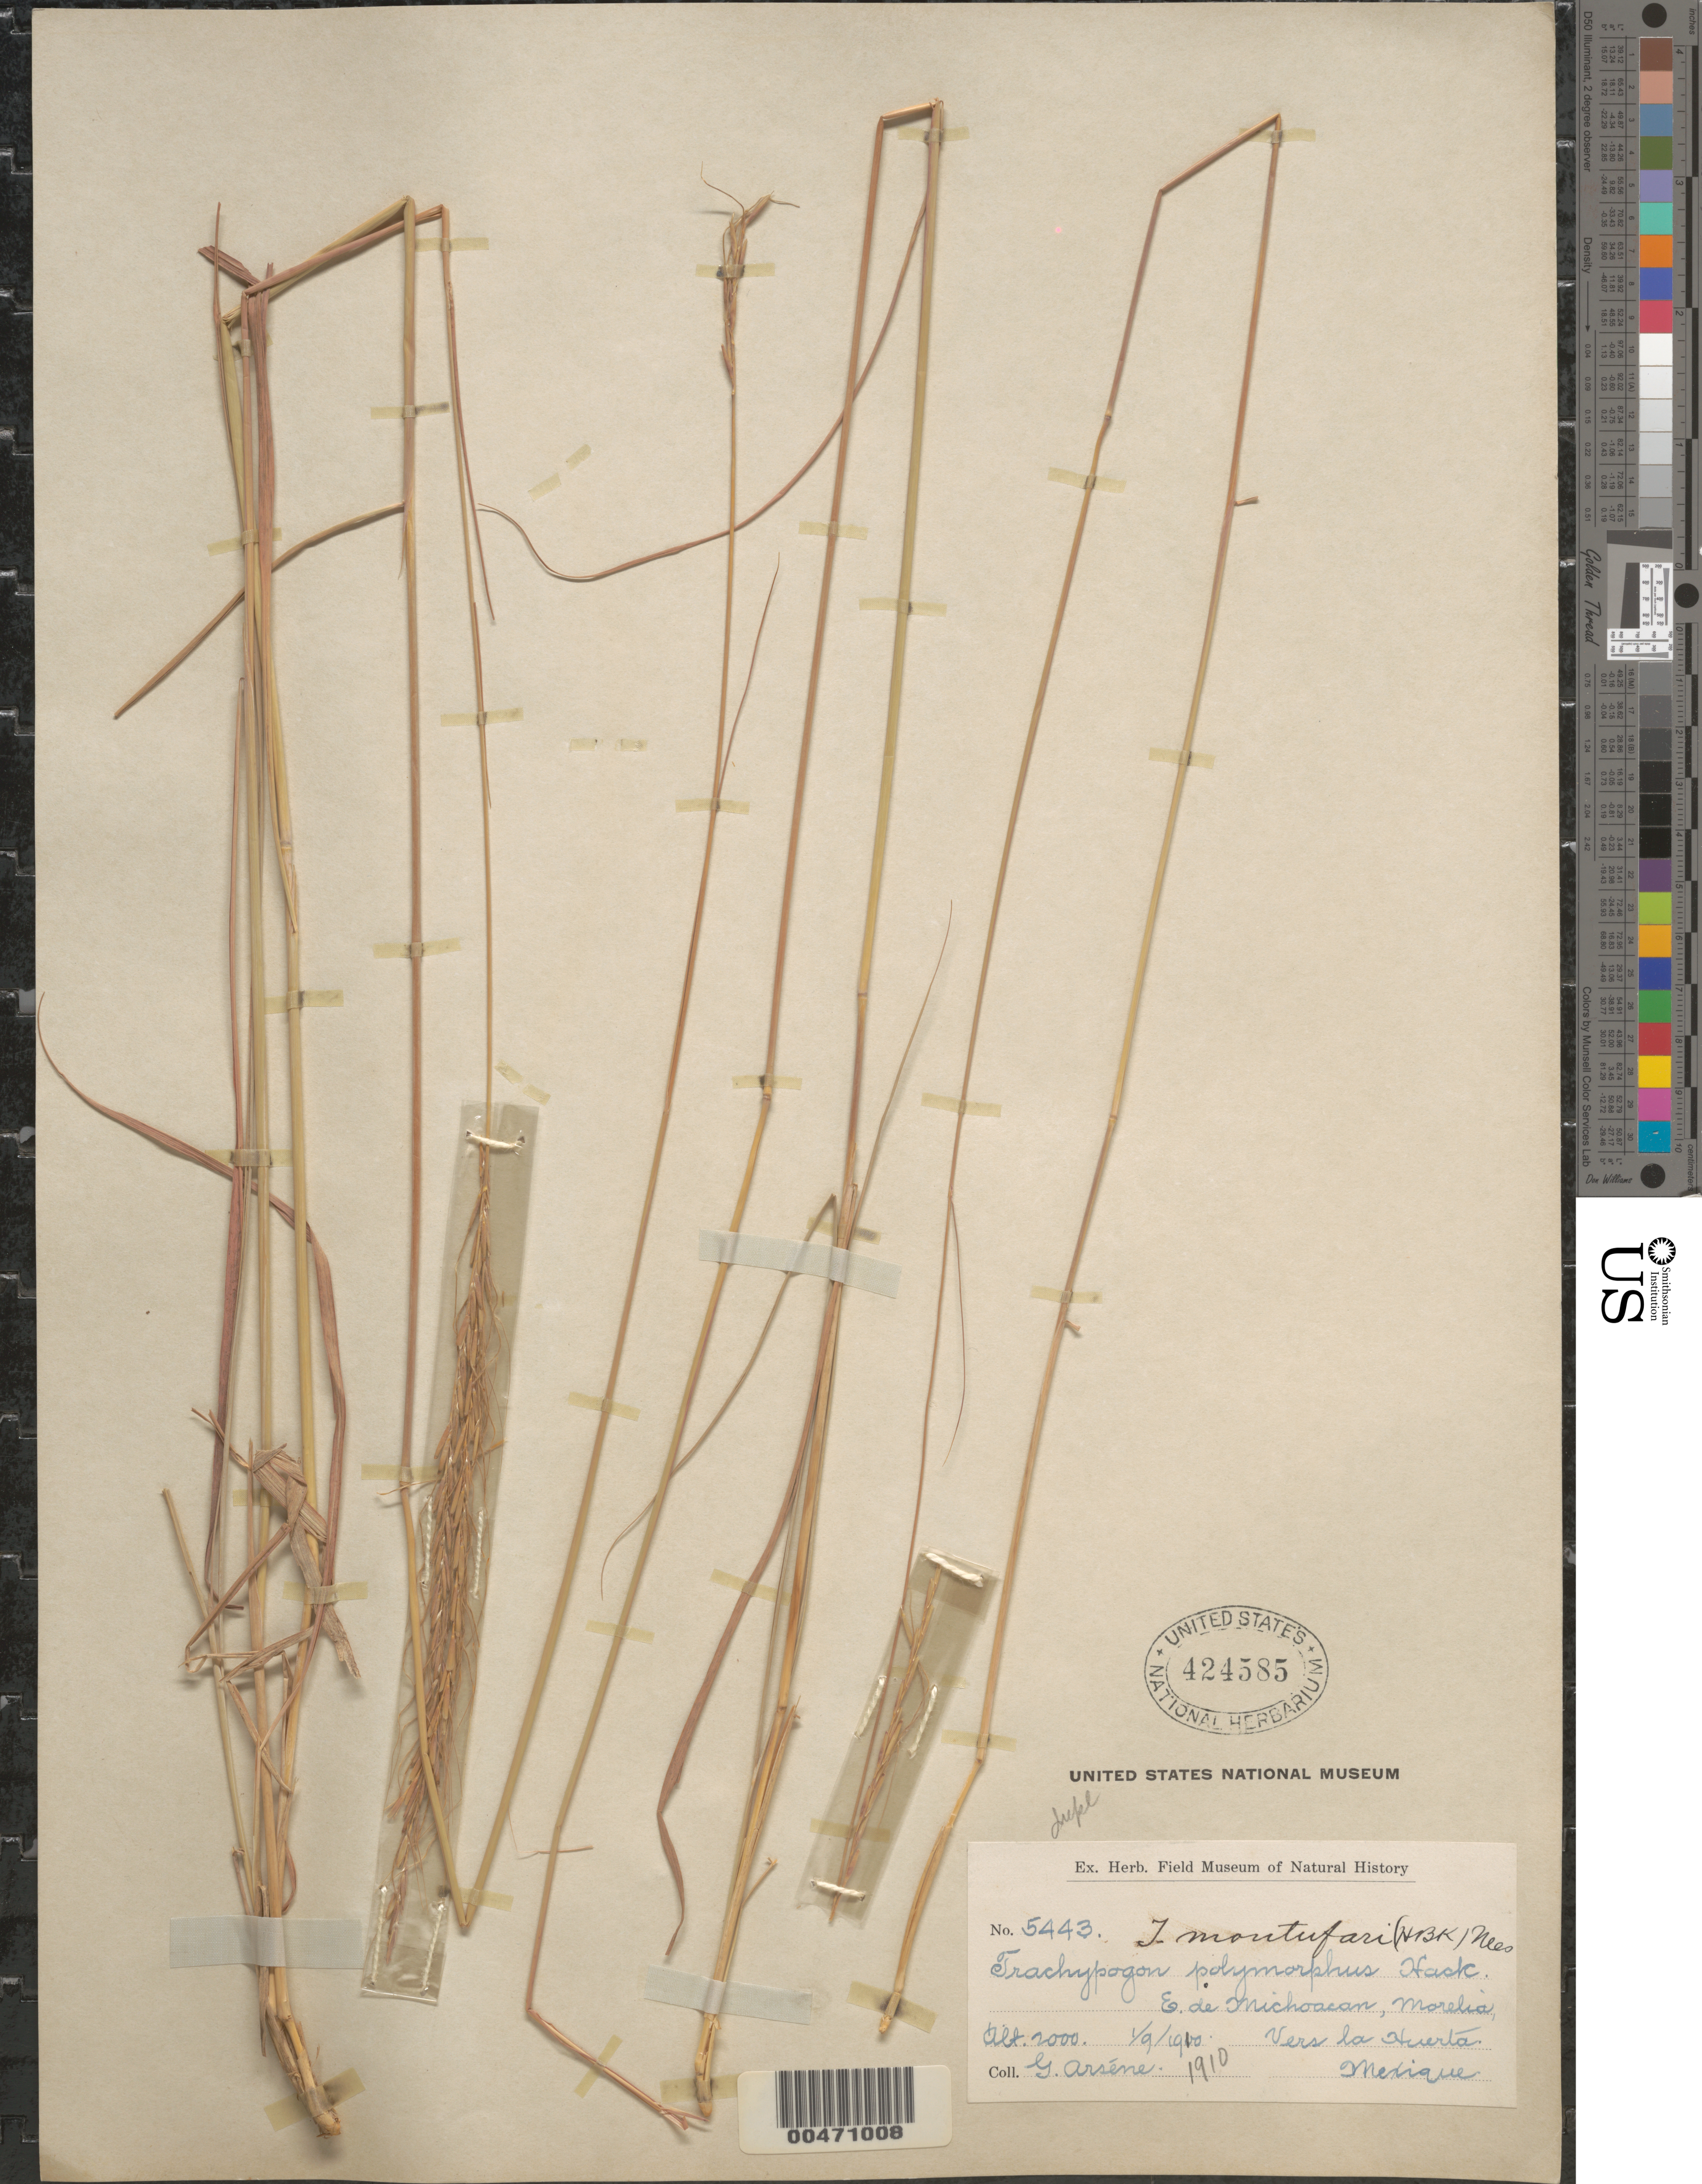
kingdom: Plantae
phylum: Tracheophyta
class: Liliopsida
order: Poales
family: Poaceae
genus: Trachypogon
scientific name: Trachypogon secundus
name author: (J. Presl) Scribn.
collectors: Bro. G. Arsène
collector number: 5443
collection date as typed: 1 Sep 1910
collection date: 1910-09-01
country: Mexico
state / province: Michoacán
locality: Morelia, Vers la Huerta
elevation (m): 2000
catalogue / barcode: US 424585